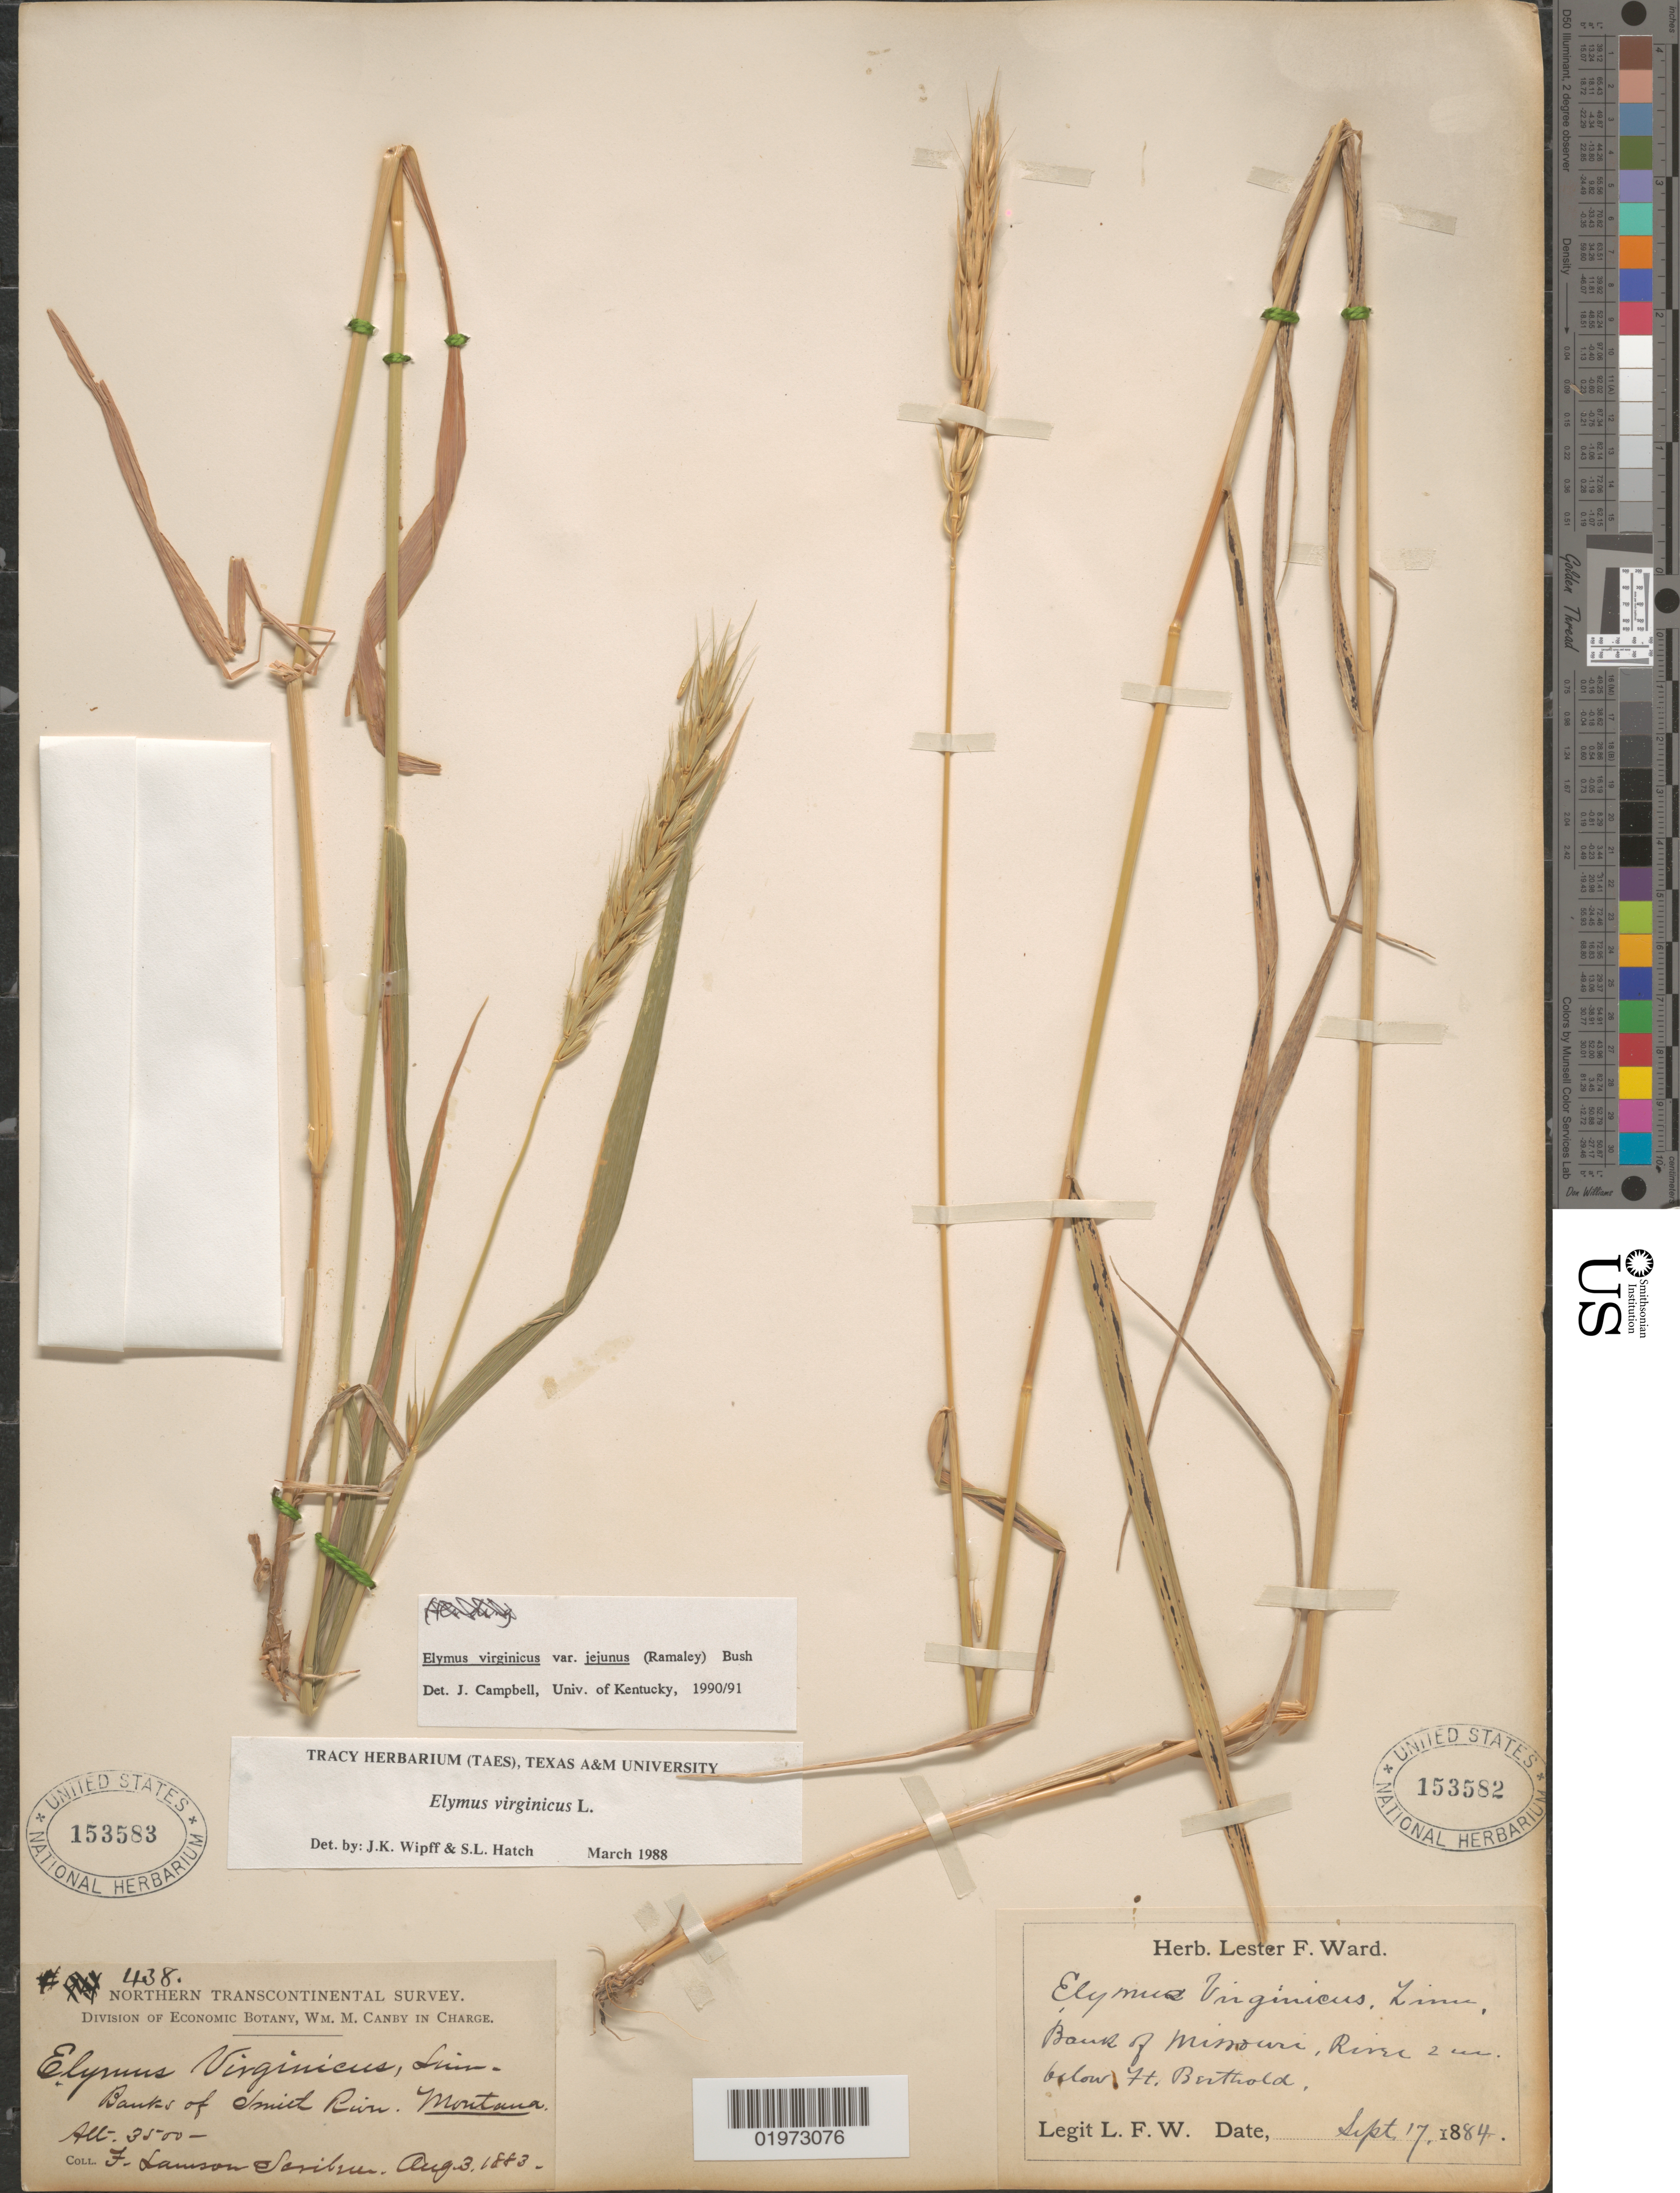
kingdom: Plantae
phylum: Tracheophyta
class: Liliopsida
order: Poales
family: Poaceae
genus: Elymus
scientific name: Elymus virginicus var. virginicus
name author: L.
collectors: F. Lamson-Scribner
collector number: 438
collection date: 1883-08-03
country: United States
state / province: Montana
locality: Northern Transcontinental Survey. Banks of Smith River.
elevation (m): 1067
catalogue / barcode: US 153583-2